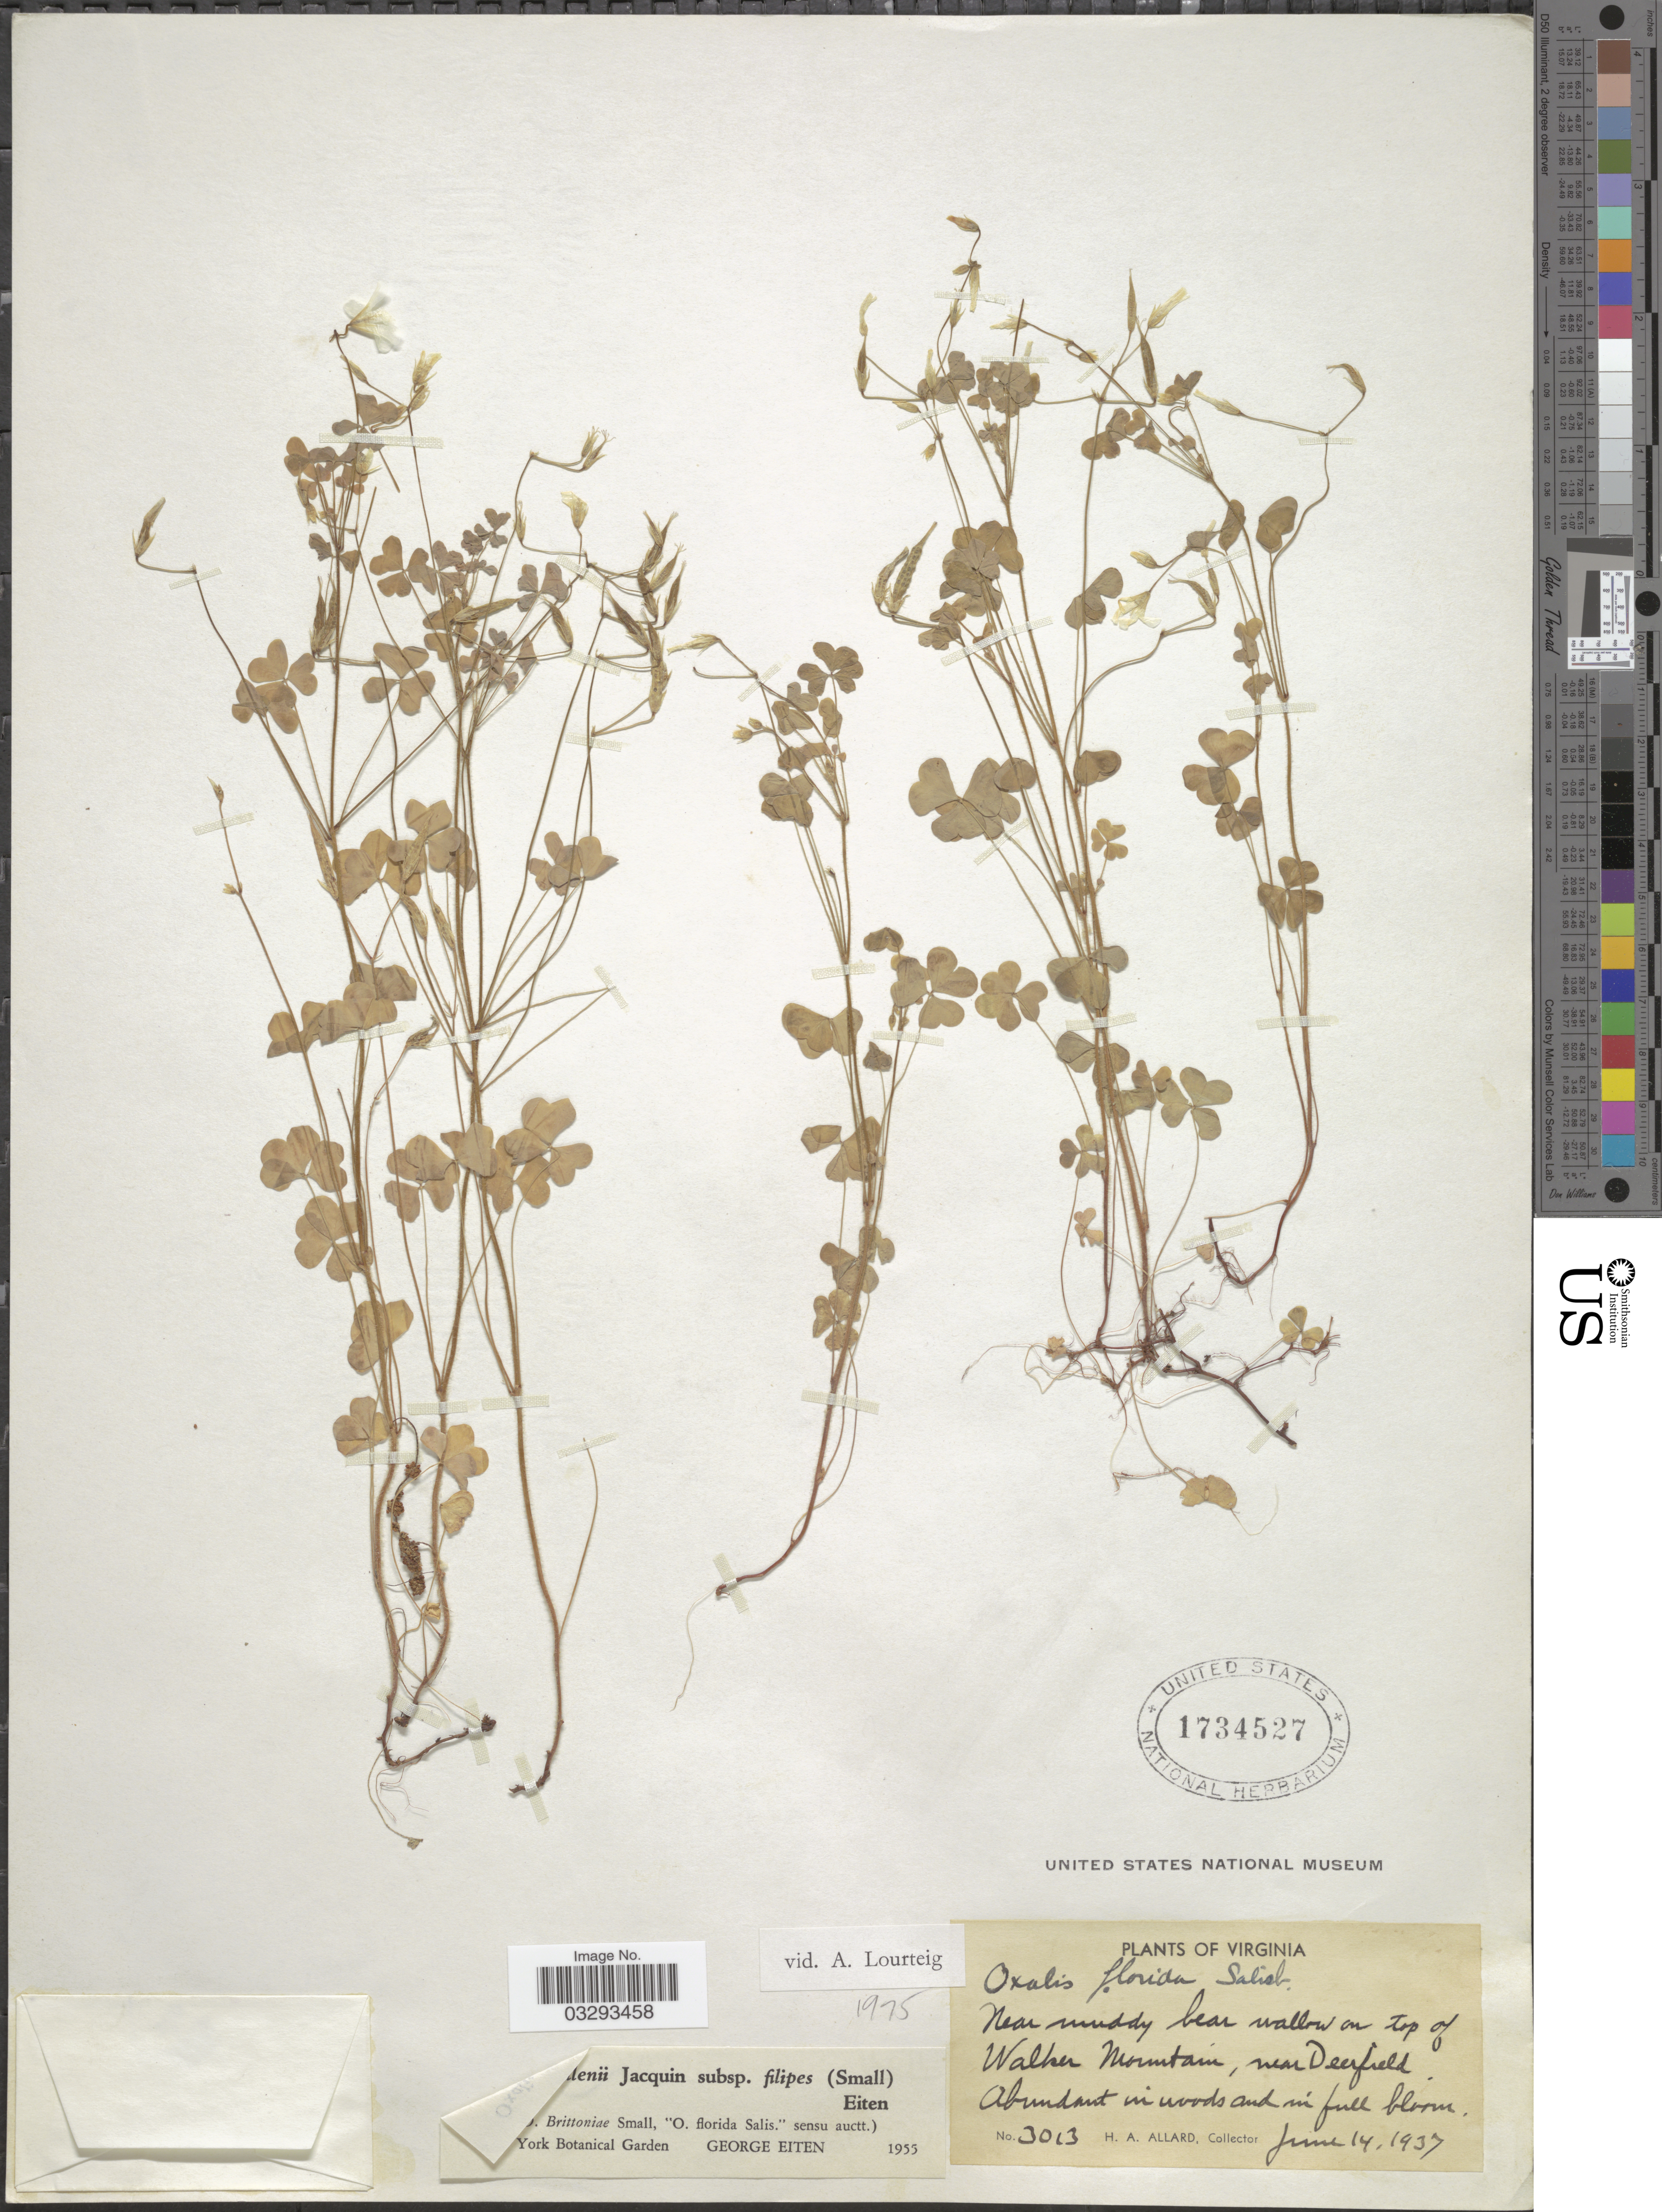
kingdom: Plantae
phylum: Tracheophyta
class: Magnoliopsida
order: Oxalidales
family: Oxalidaceae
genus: Oxalis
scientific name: Oxalis florida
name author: Salisb.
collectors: H. A. Allard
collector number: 3013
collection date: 1937-06-14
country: United States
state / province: Virginia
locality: Near muddy bear wallow on top of Walker Mountain, near Deerfield.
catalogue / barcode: US 1734527